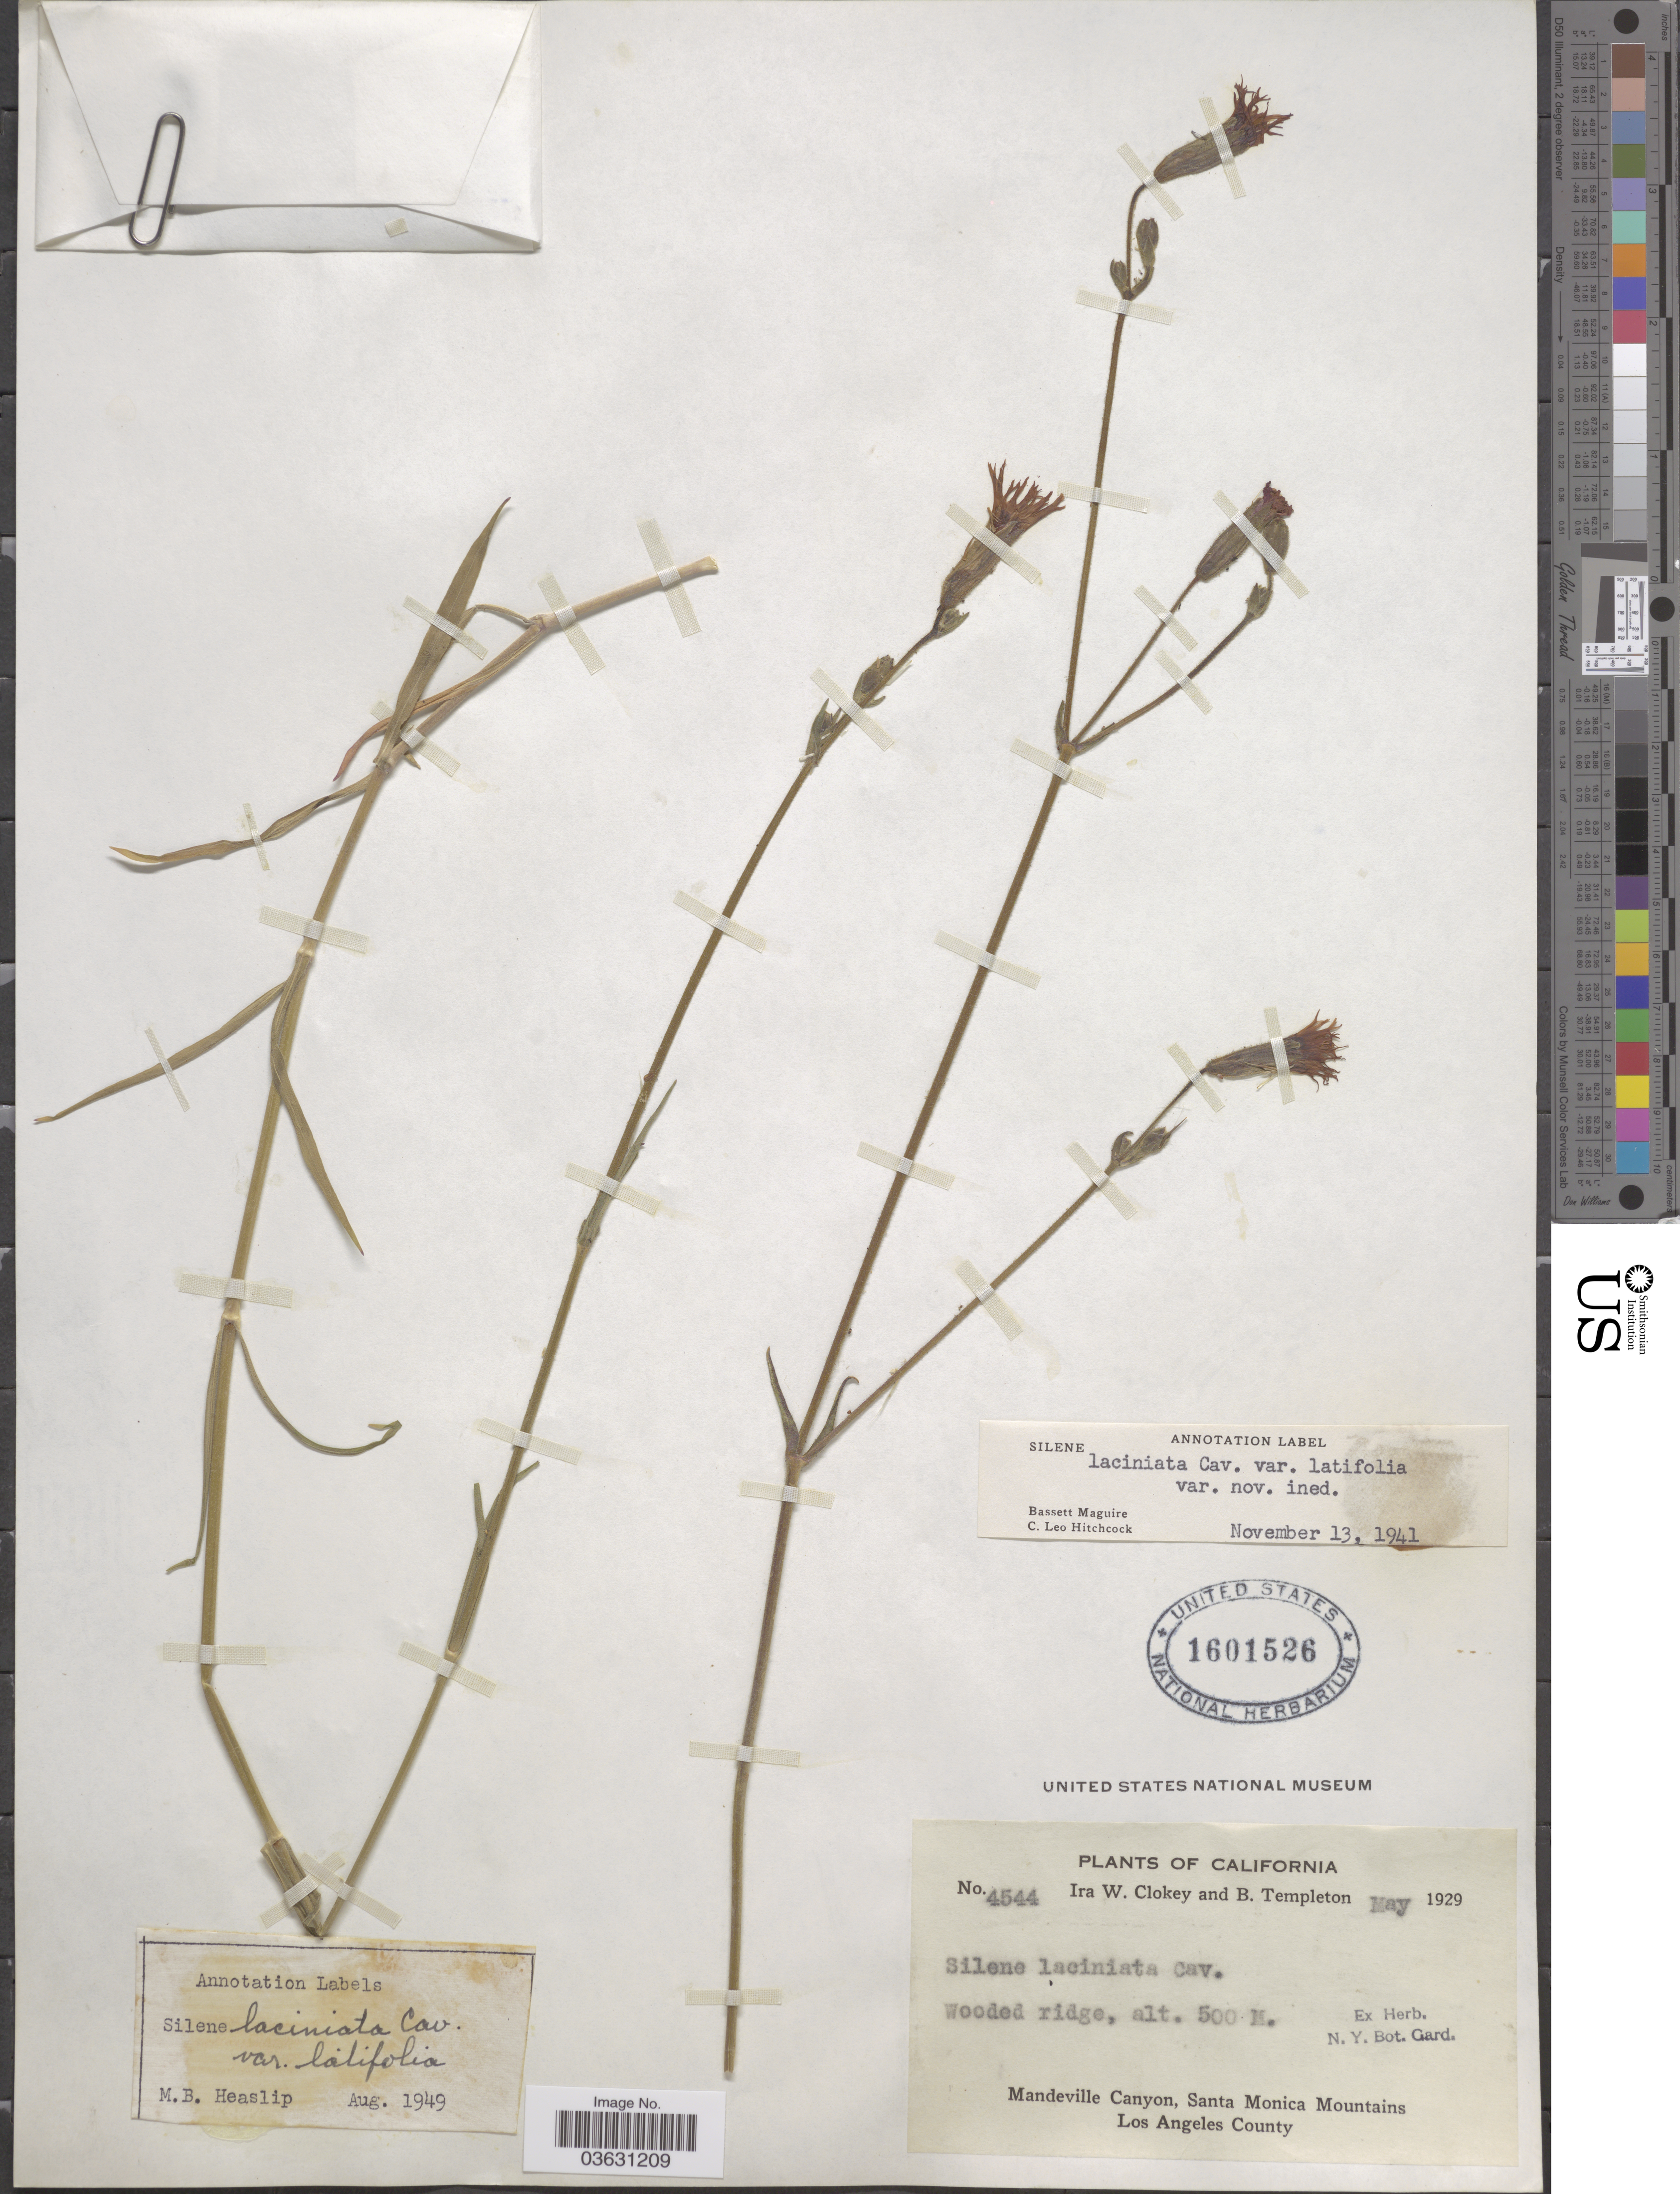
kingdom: Plantae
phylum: Tracheophyta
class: Magnoliopsida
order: Caryophyllales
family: Caryophyllaceae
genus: Silene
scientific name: Silene laciniata var. latifolia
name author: C.L. Hitchc. & Maguire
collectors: I. W. Clokey & B. Templeton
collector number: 4544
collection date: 1929-05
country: United States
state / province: California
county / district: Los Angeles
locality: Mandeville Canyon, Santa Monica Mountains. Los Angeles County.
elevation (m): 500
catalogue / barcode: US 1601526